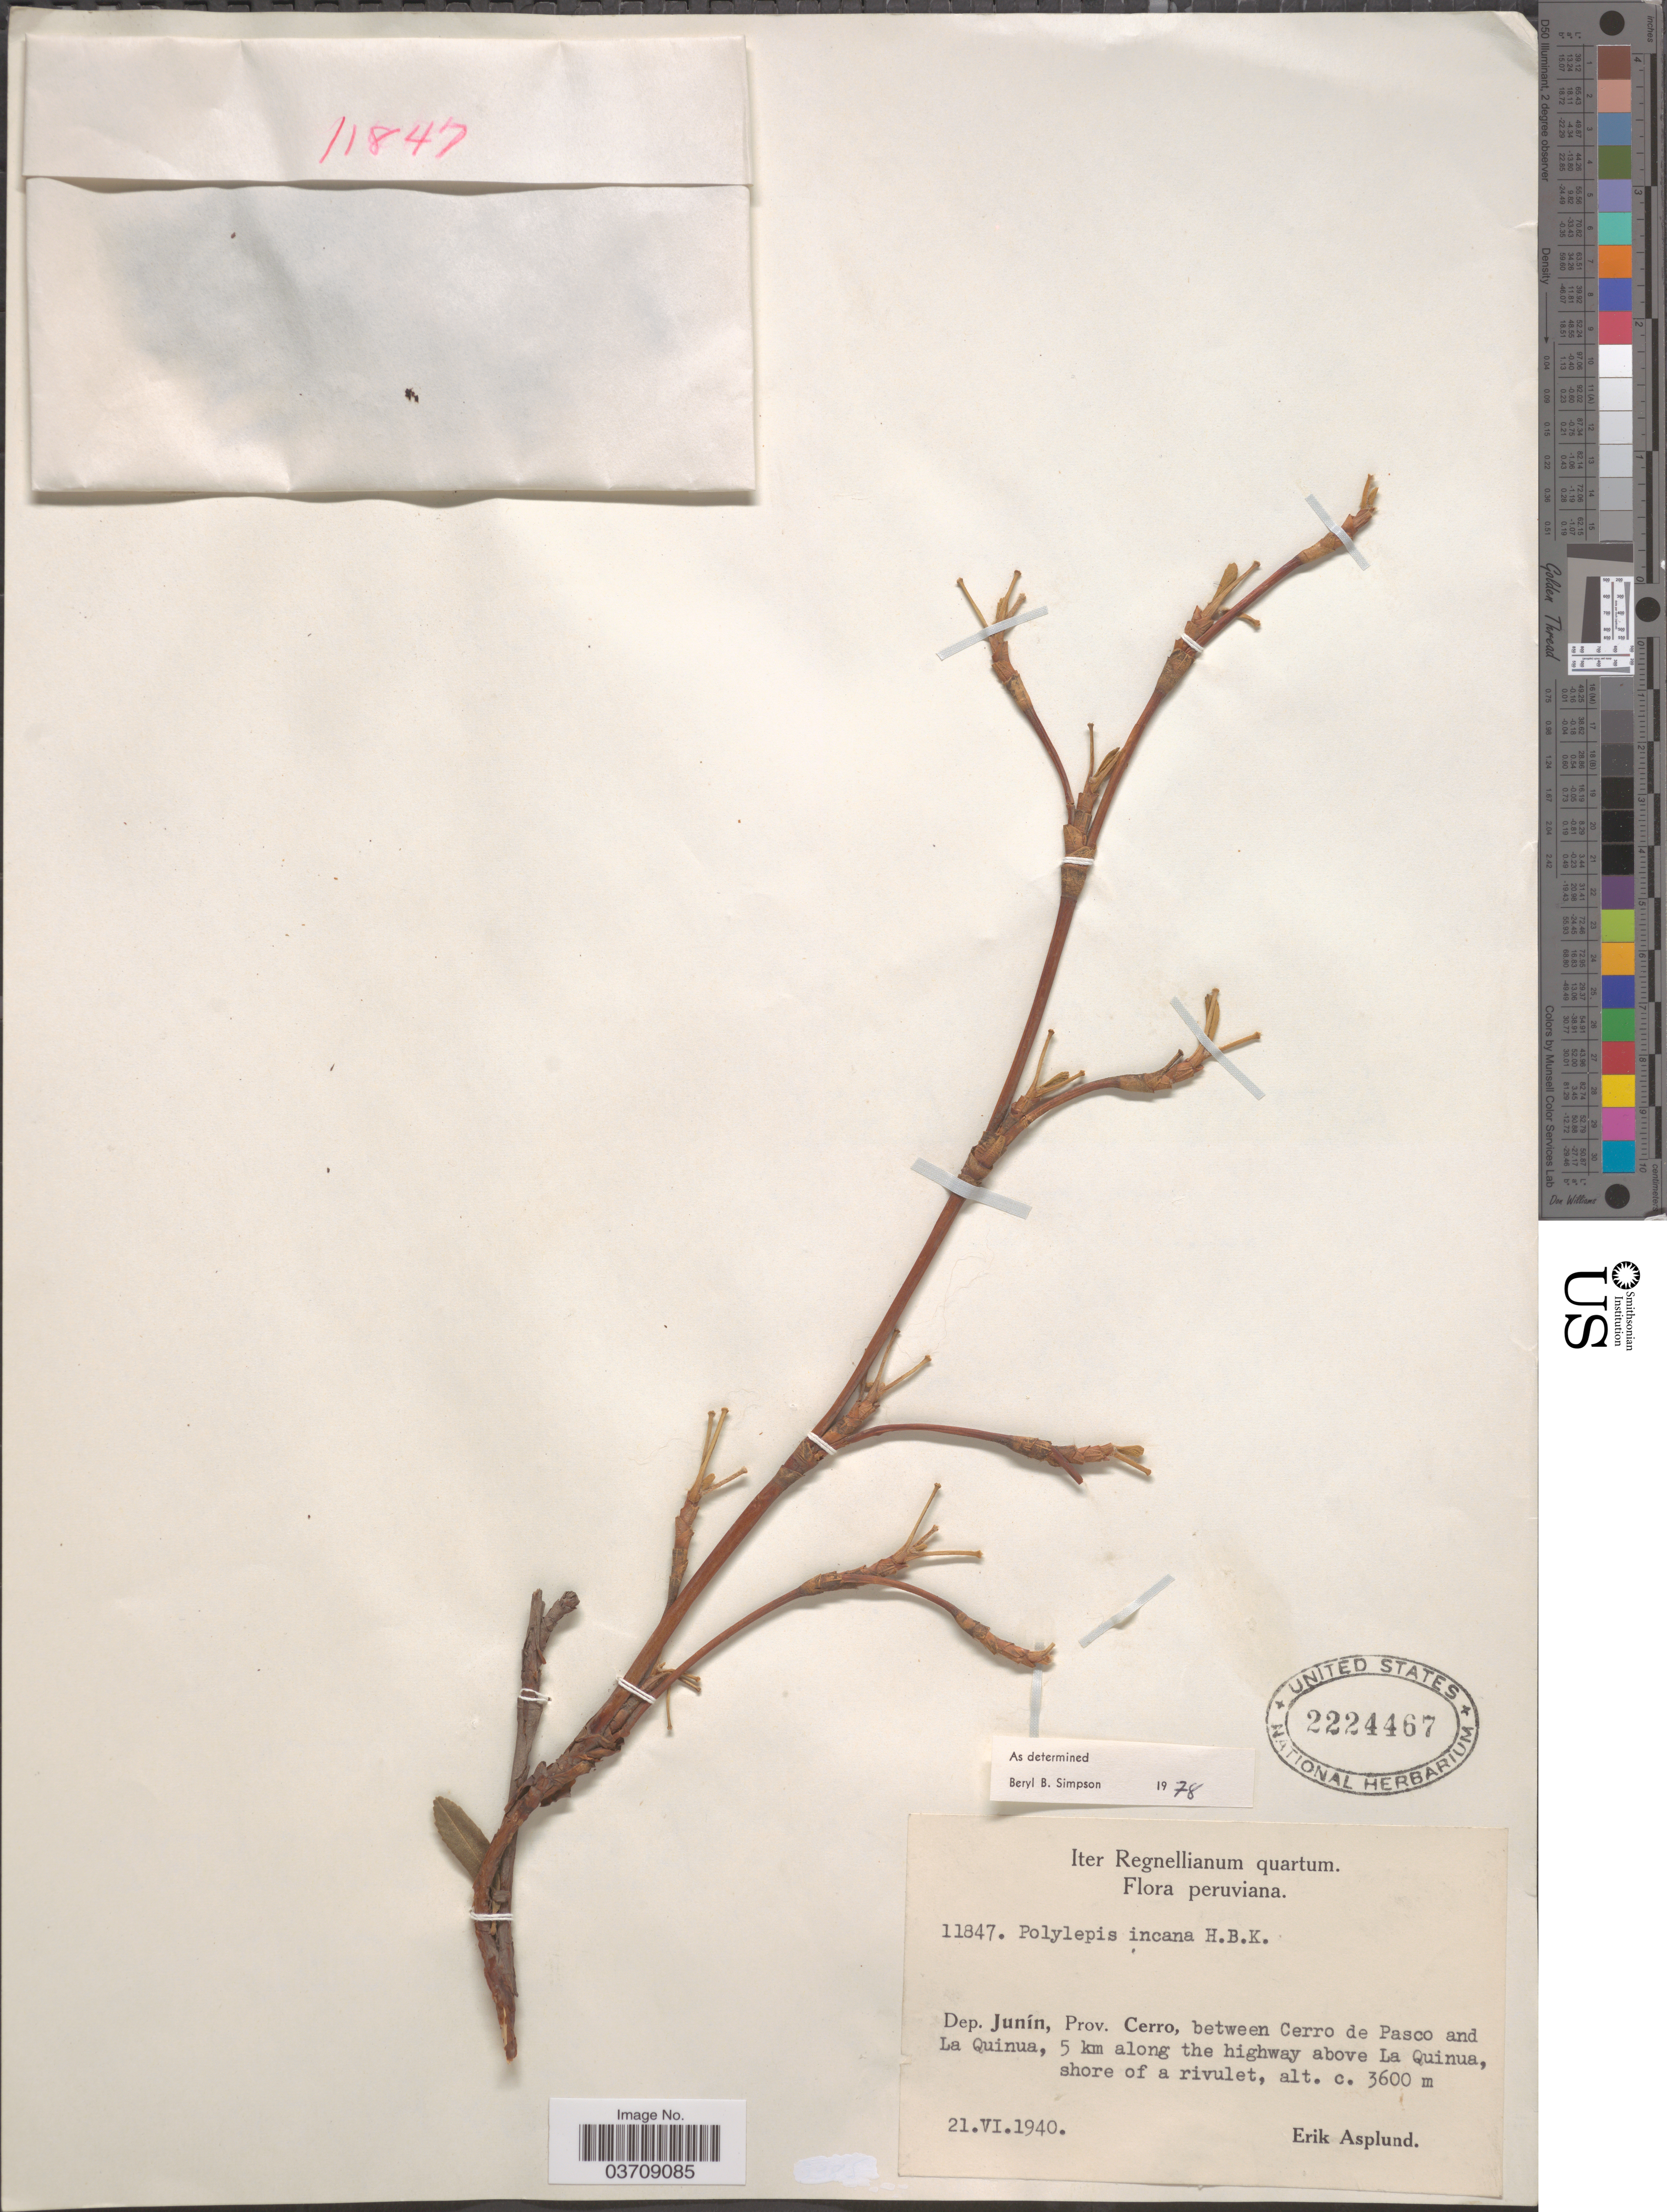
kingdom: Plantae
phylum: Tracheophyta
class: Magnoliopsida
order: Rosales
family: Rosaceae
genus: Polylepis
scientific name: Polylepis incana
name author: Kunth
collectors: E. Asplund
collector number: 11847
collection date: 1940-06-21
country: Peru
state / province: Junín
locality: Dep. Junín, Prov. Cerro, between Cerro de Pasco and La Quinua, 5 km along the highway above La Quinua.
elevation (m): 3600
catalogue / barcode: US 2224467